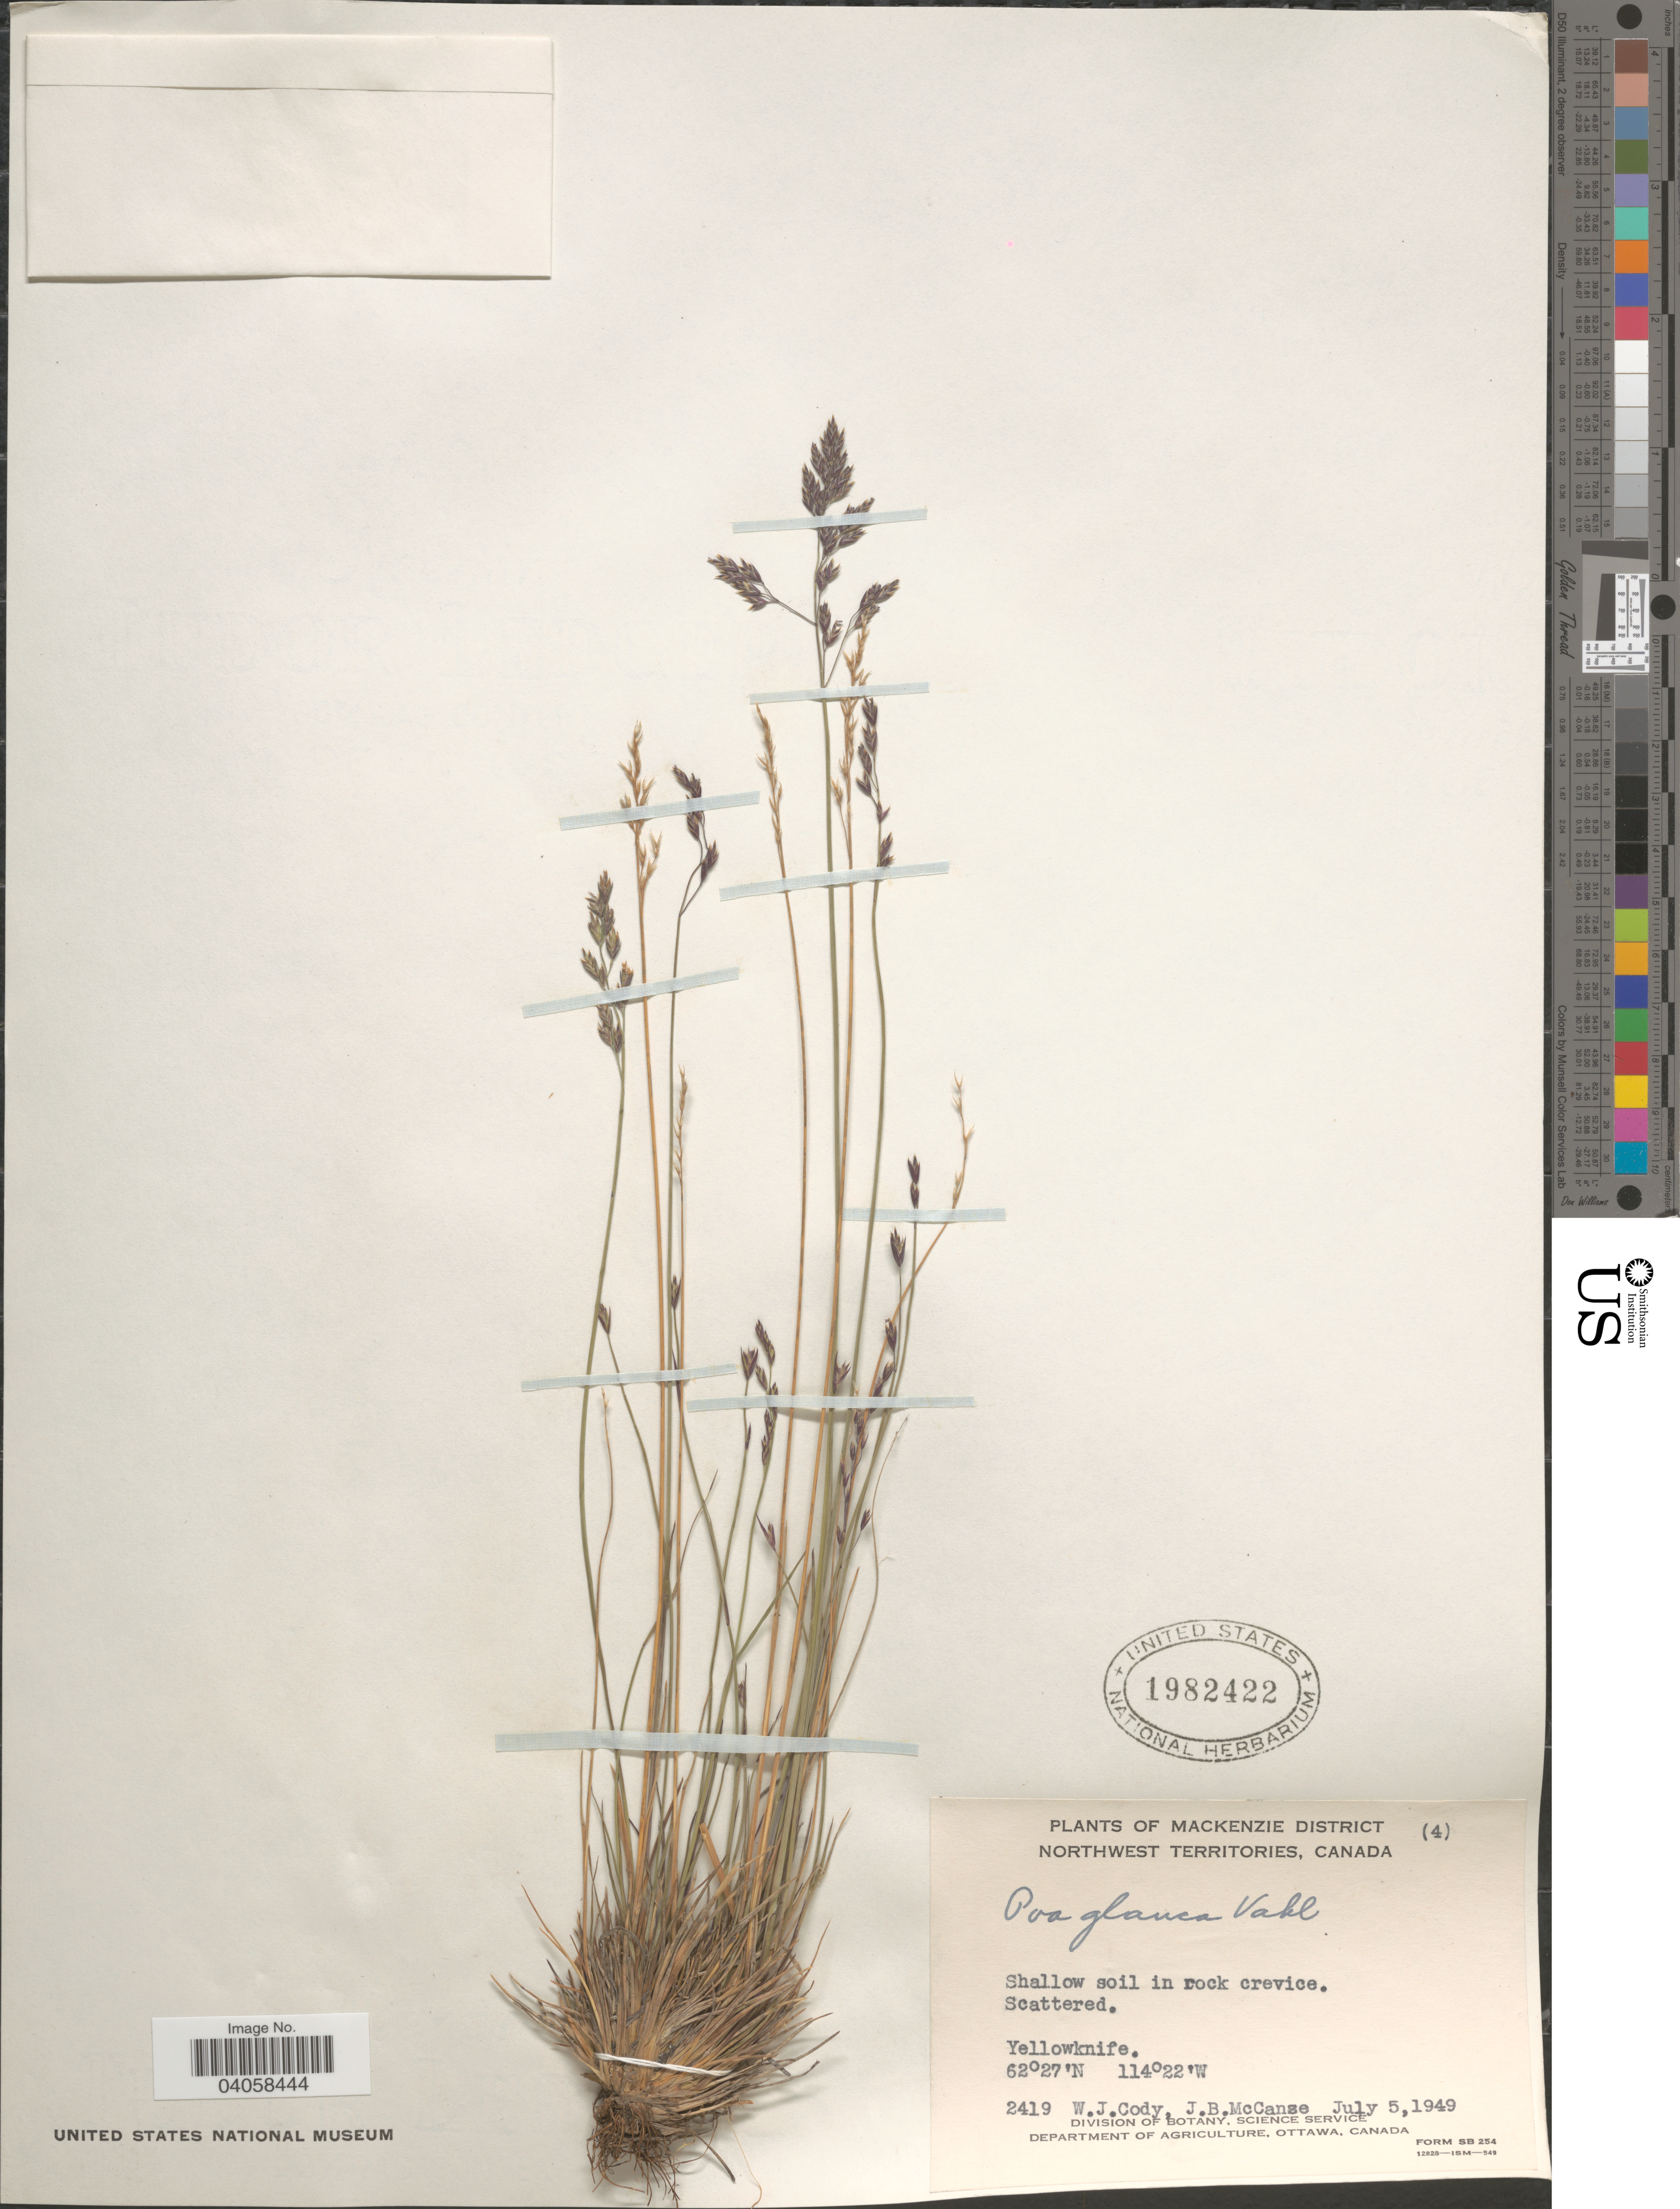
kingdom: Plantae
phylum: Tracheophyta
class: Liliopsida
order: Poales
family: Poaceae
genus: Poa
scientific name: Poa glauca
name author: Vahl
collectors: W. Cody & J. McCanse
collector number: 2419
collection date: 1949-07-05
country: Canada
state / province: Northwest Territories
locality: Mackenzie District. Yellowknife.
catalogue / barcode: US 1982422